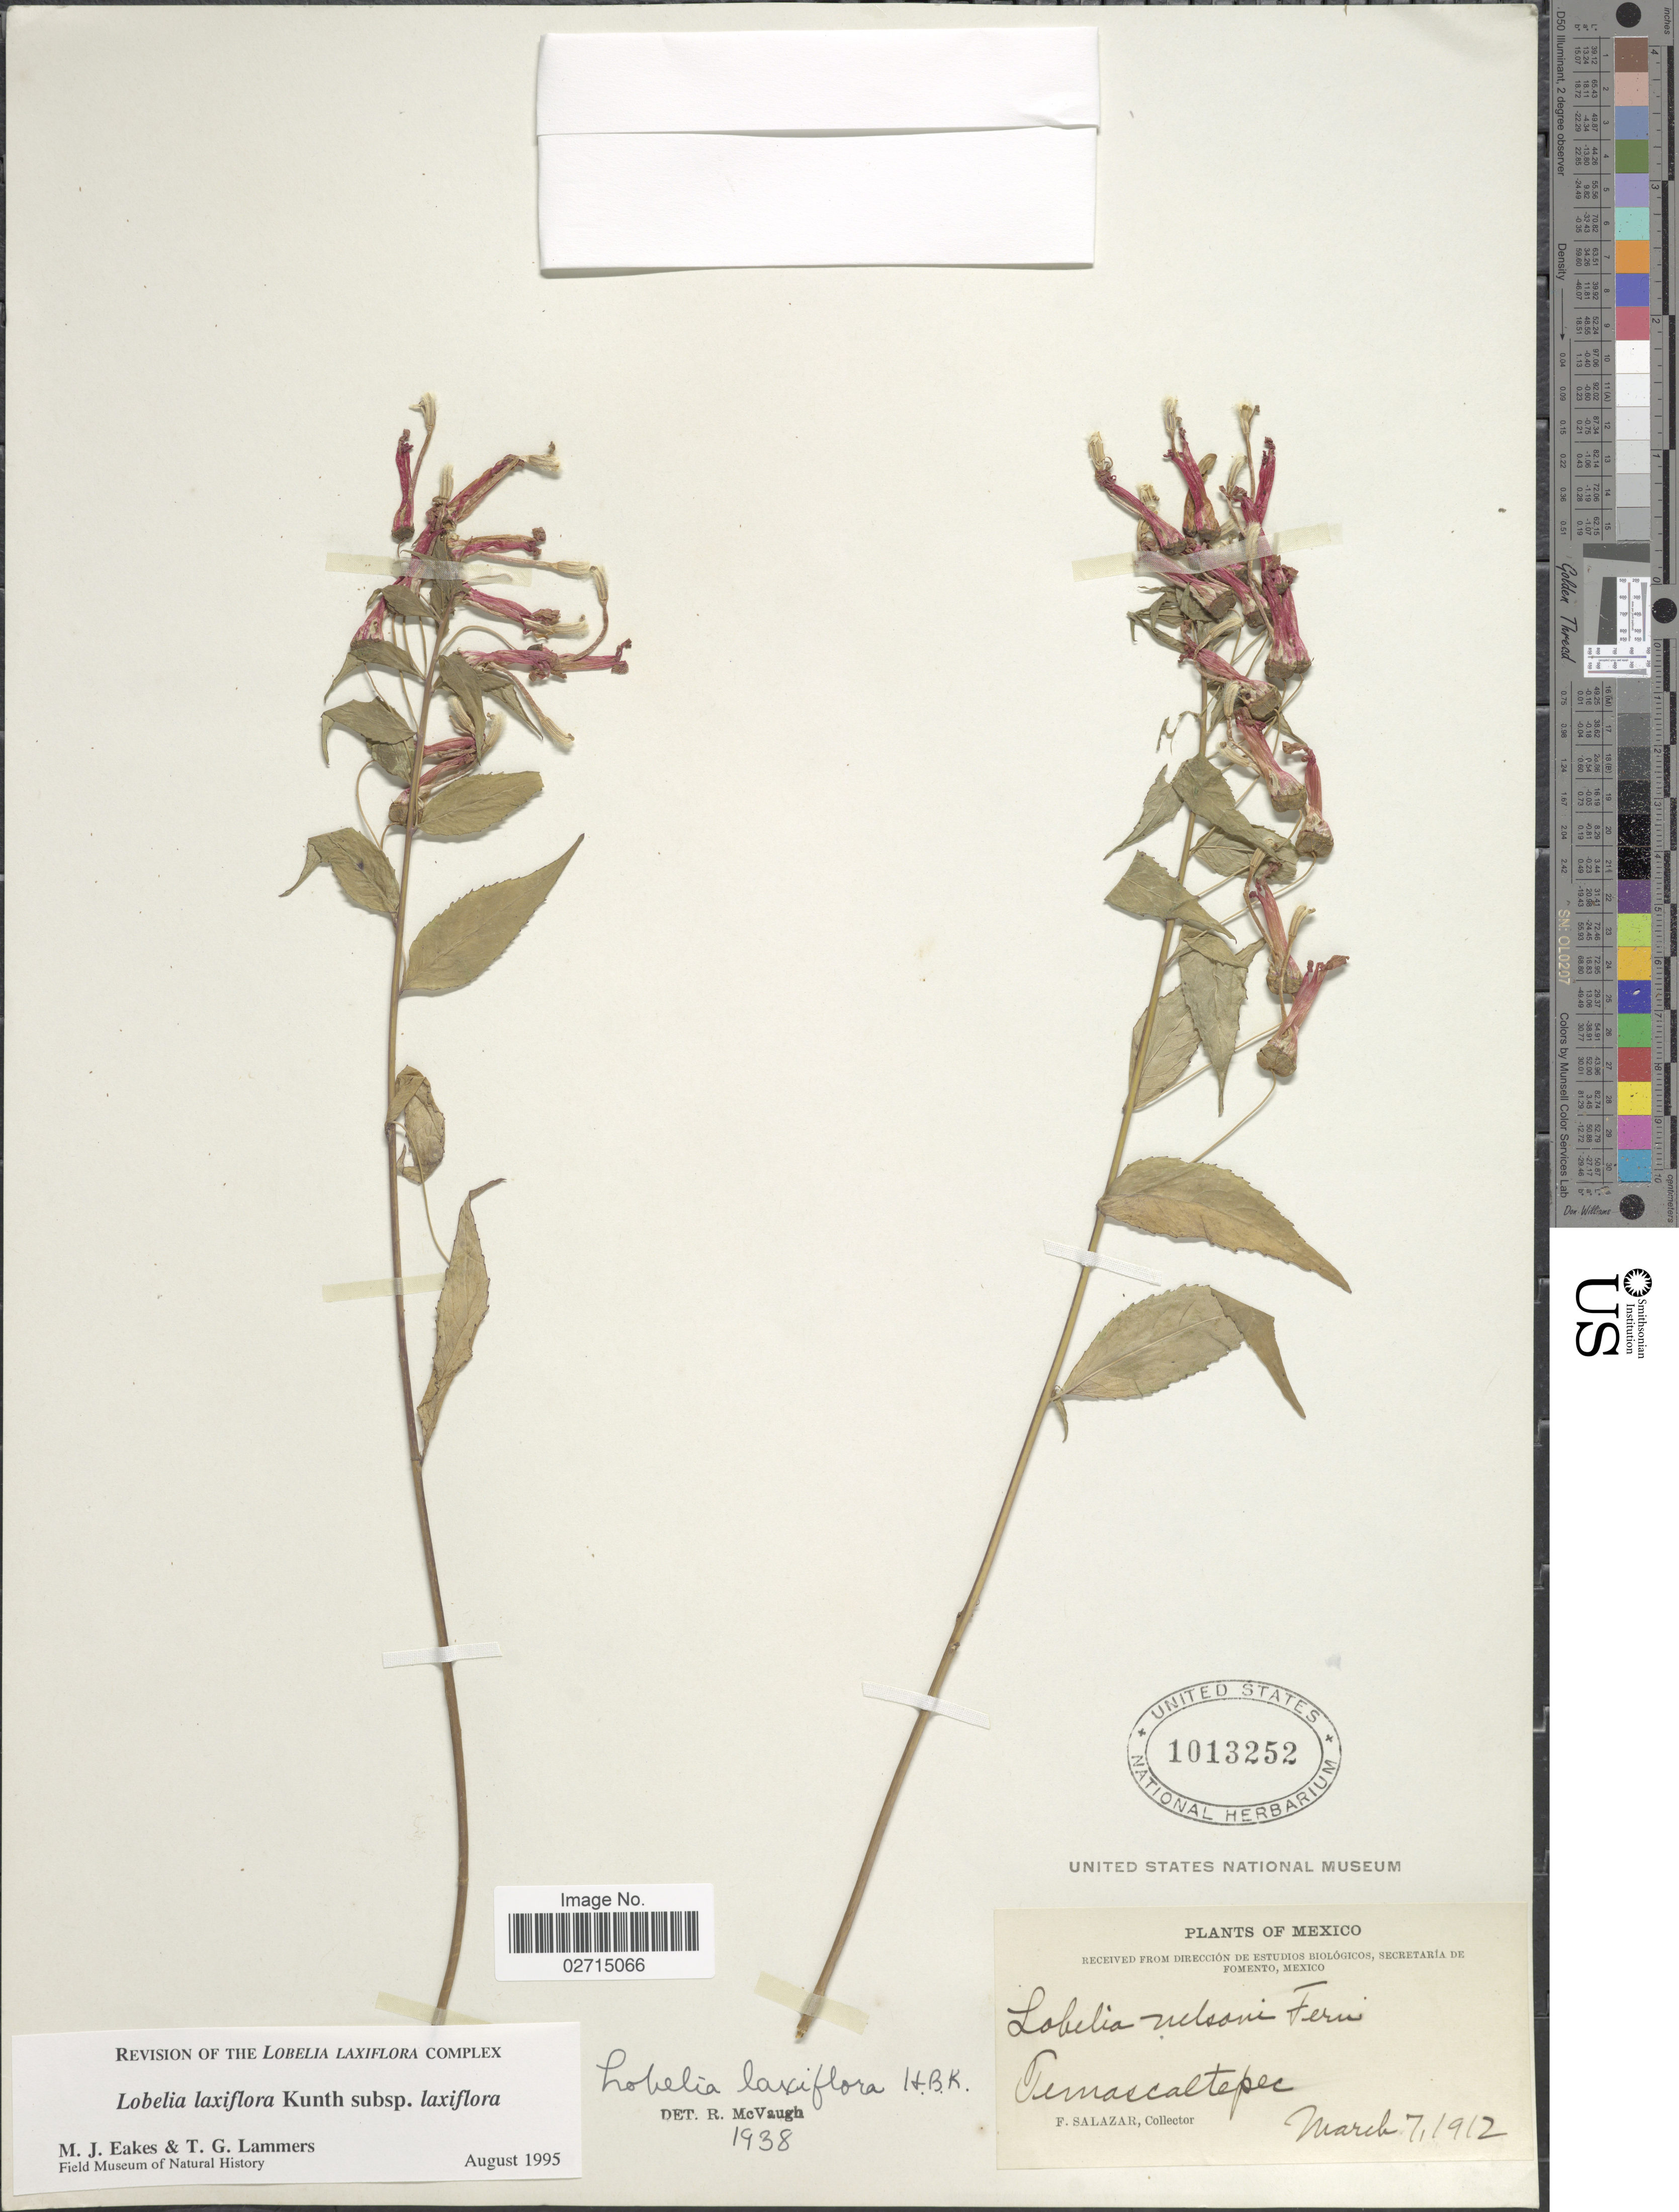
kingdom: Plantae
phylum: Tracheophyta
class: Magnoliopsida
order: Asterales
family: Campanulaceae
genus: Lobelia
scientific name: Lobelia laxiflora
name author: Kunth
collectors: F. Salazar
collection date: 1912-03-07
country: Mexico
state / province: México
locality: Temascaltepec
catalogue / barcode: US 1013252